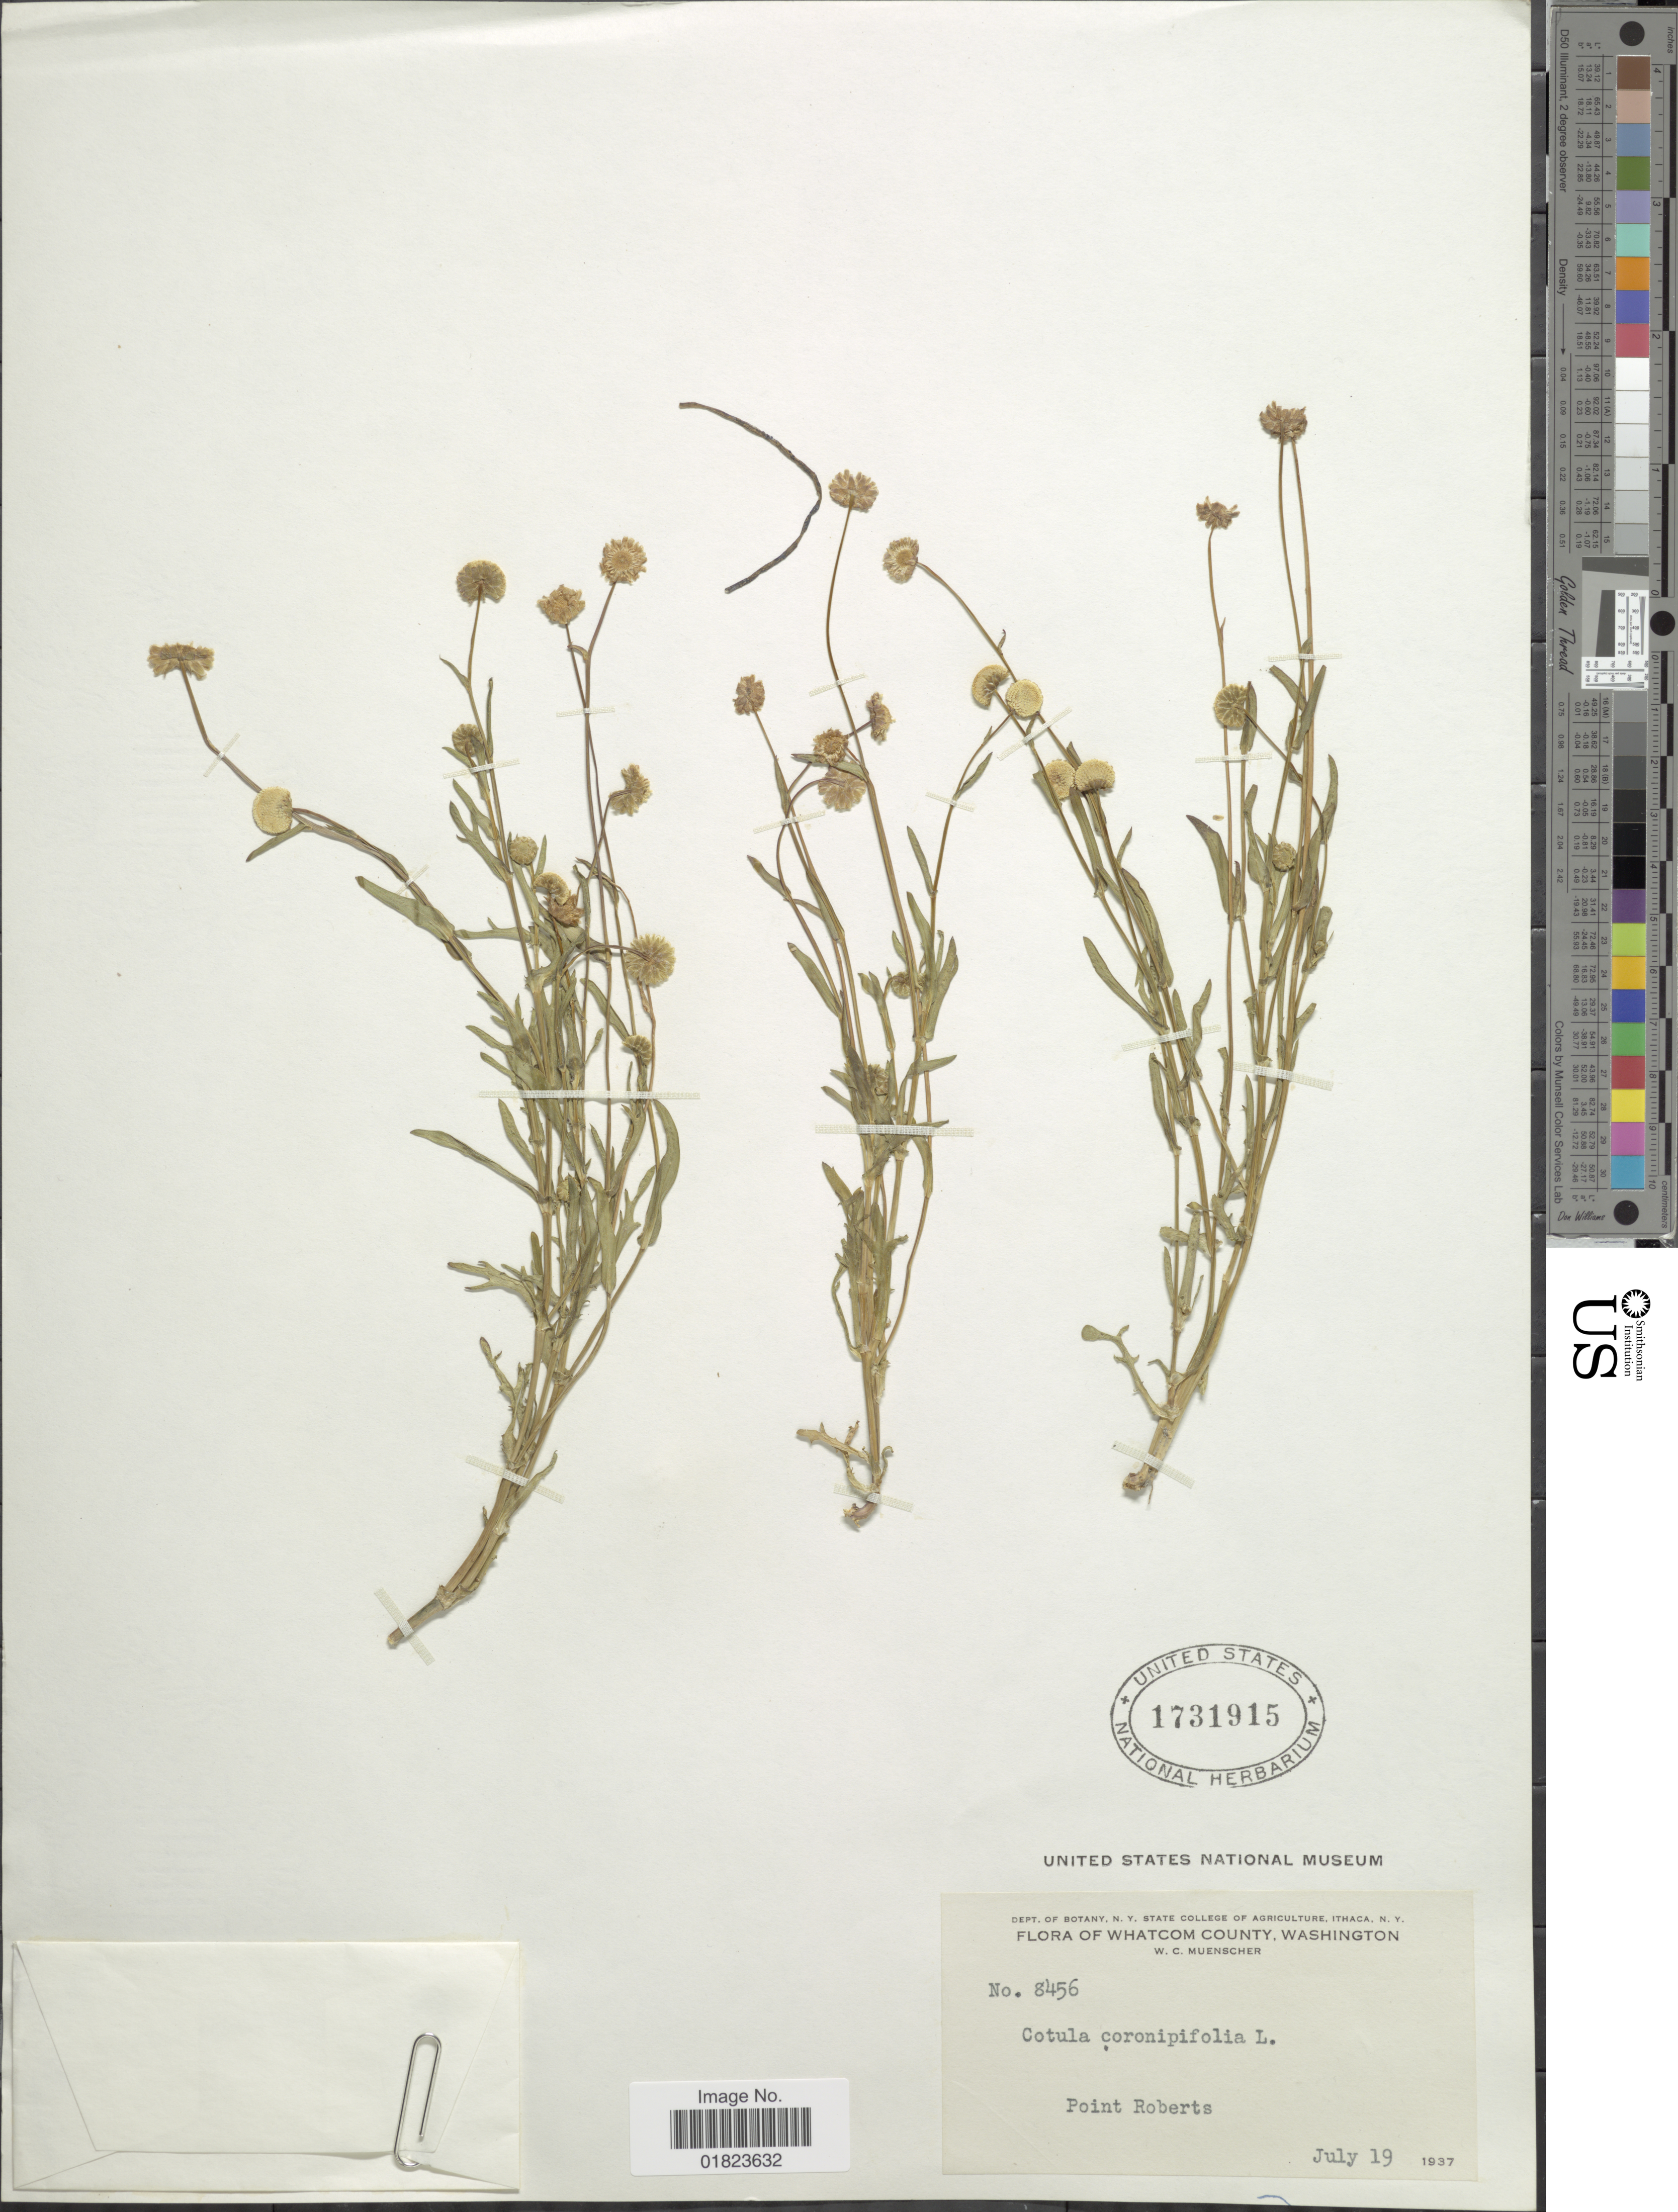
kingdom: Plantae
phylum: Tracheophyta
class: Magnoliopsida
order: Asterales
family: Asteraceae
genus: Cotula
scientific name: Cotula coronopifolia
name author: L.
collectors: W. Muenscher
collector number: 8456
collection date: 1937-07-19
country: United States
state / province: Washington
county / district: Whatcom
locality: Whatcom County, Washington. Point Roberts.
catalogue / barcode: US 1731915